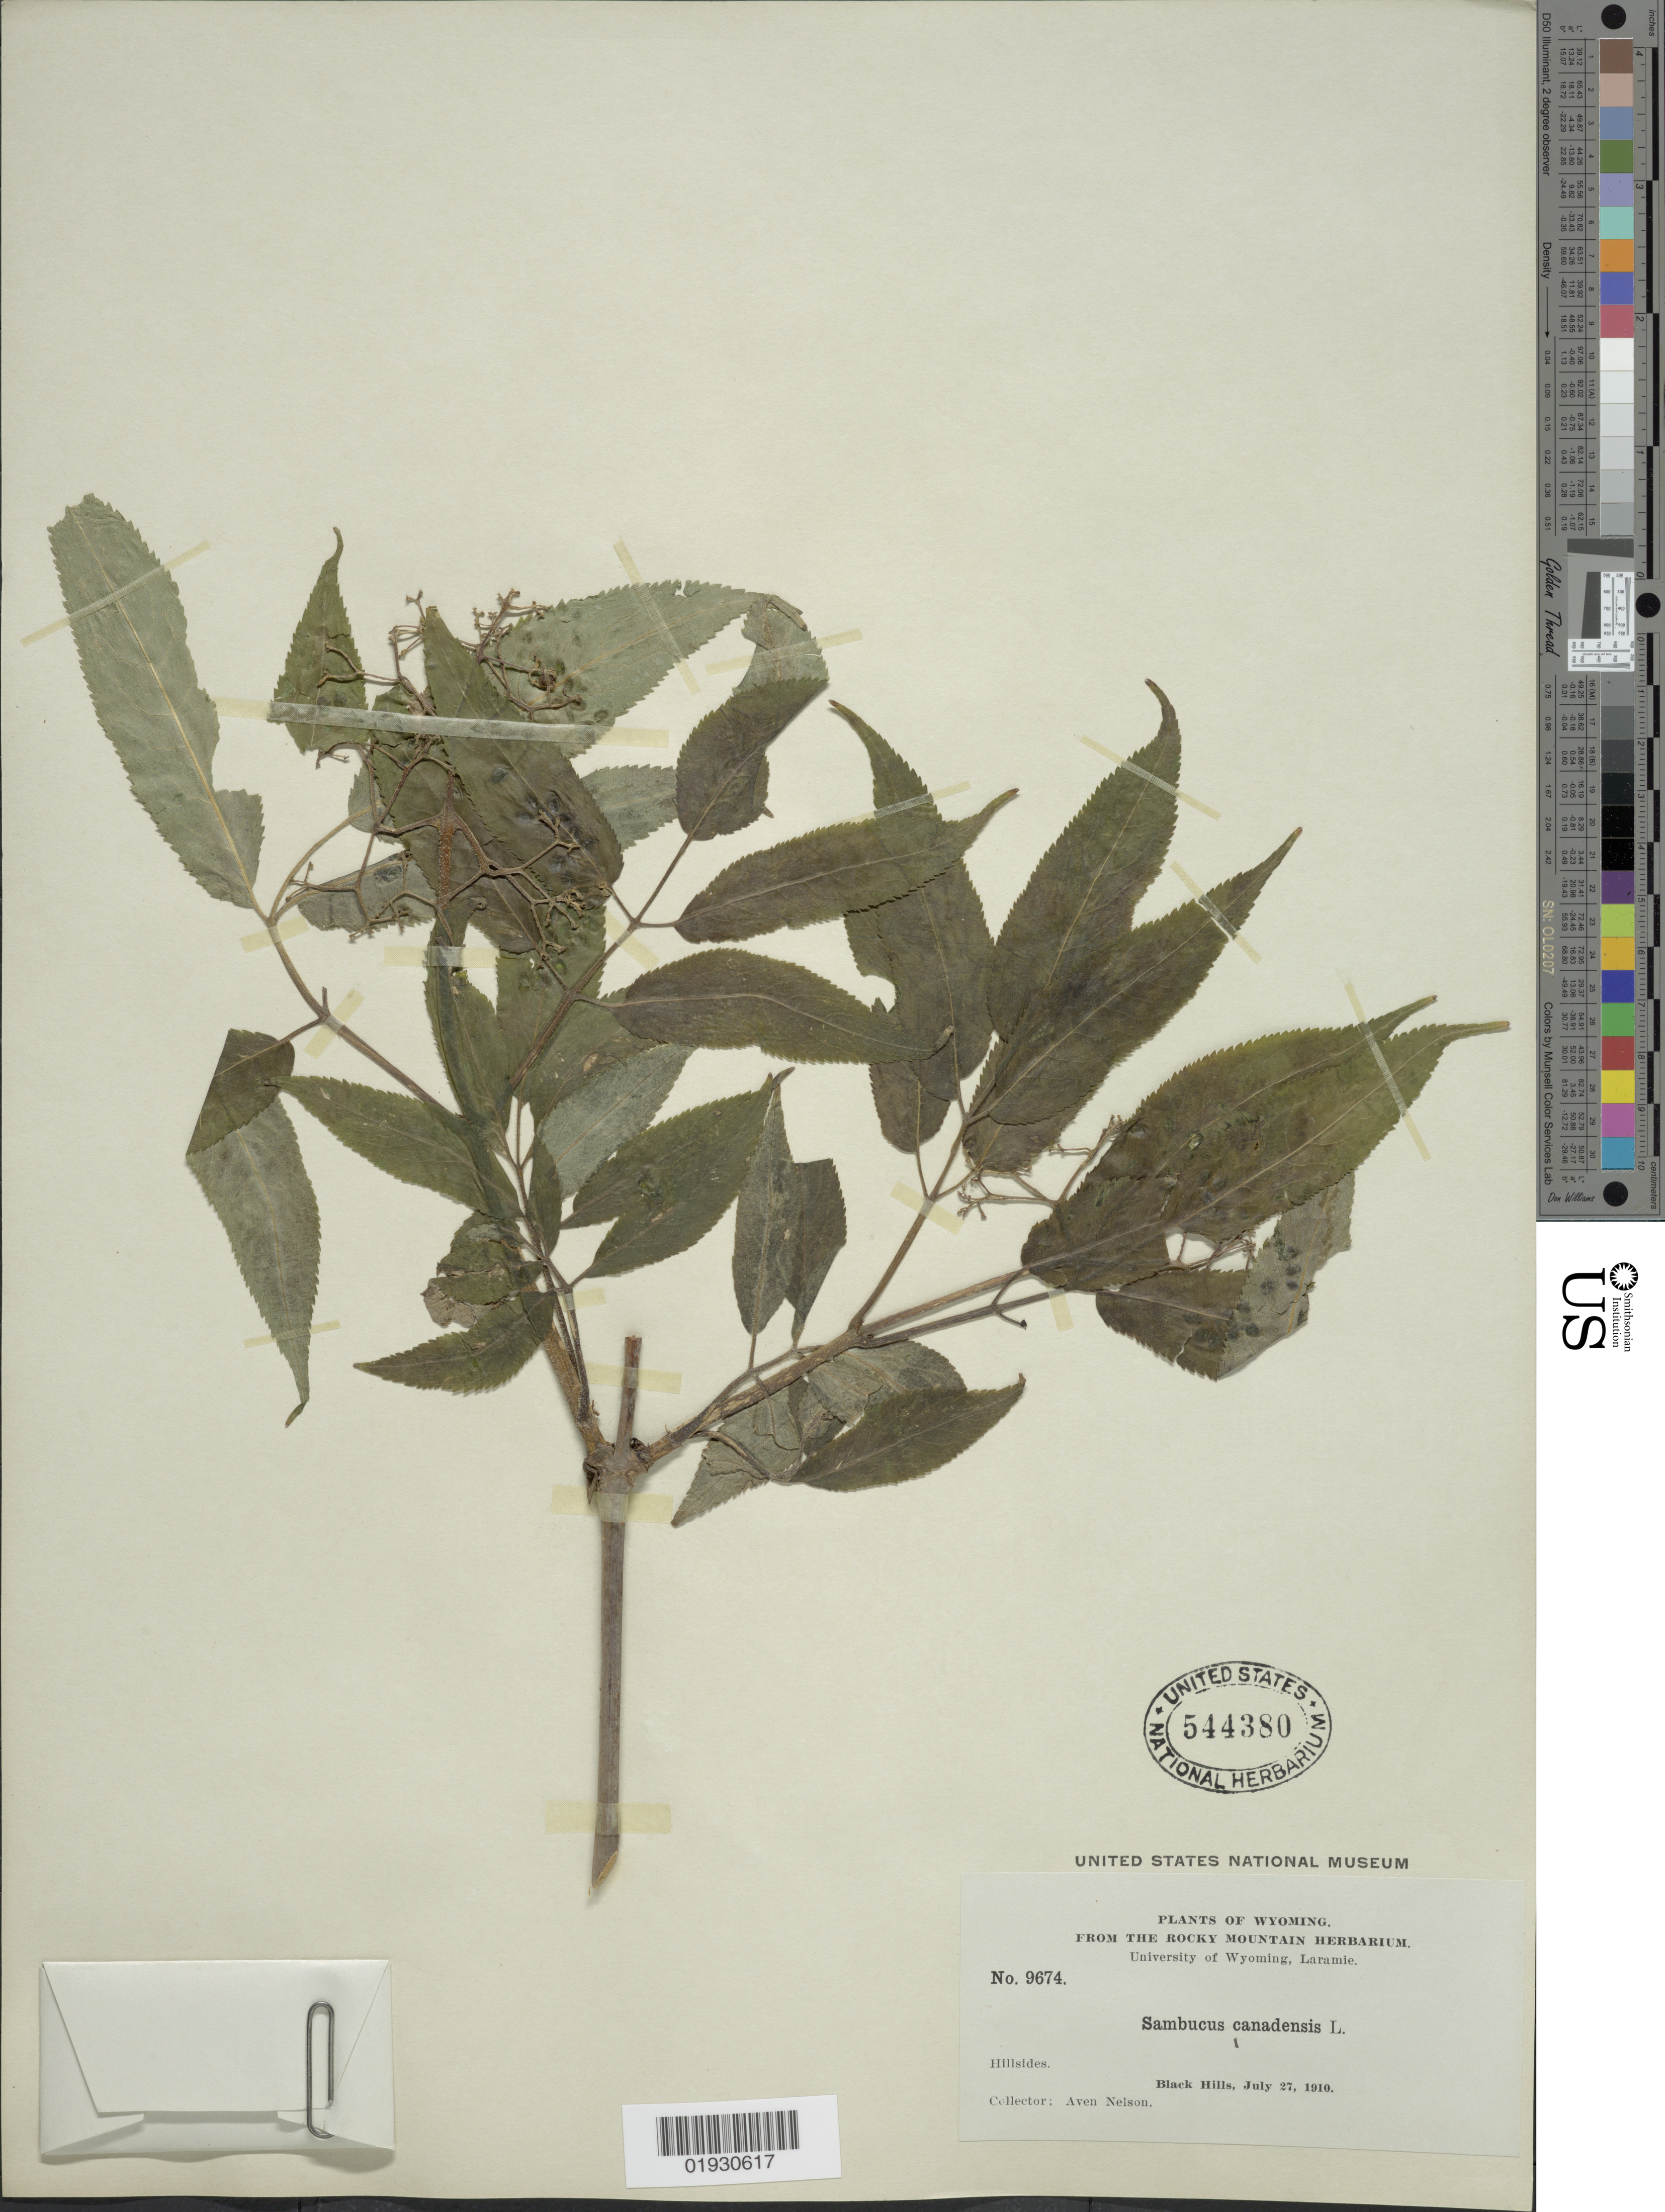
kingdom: Plantae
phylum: Tracheophyta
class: Magnoliopsida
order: Dipsacales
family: Viburnaceae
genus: Sambucus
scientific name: Sambucus canadensis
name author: L.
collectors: A. Nelson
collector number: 9674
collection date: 1910-07-27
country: United States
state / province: Wyoming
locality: Black Hills.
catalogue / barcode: US 544380